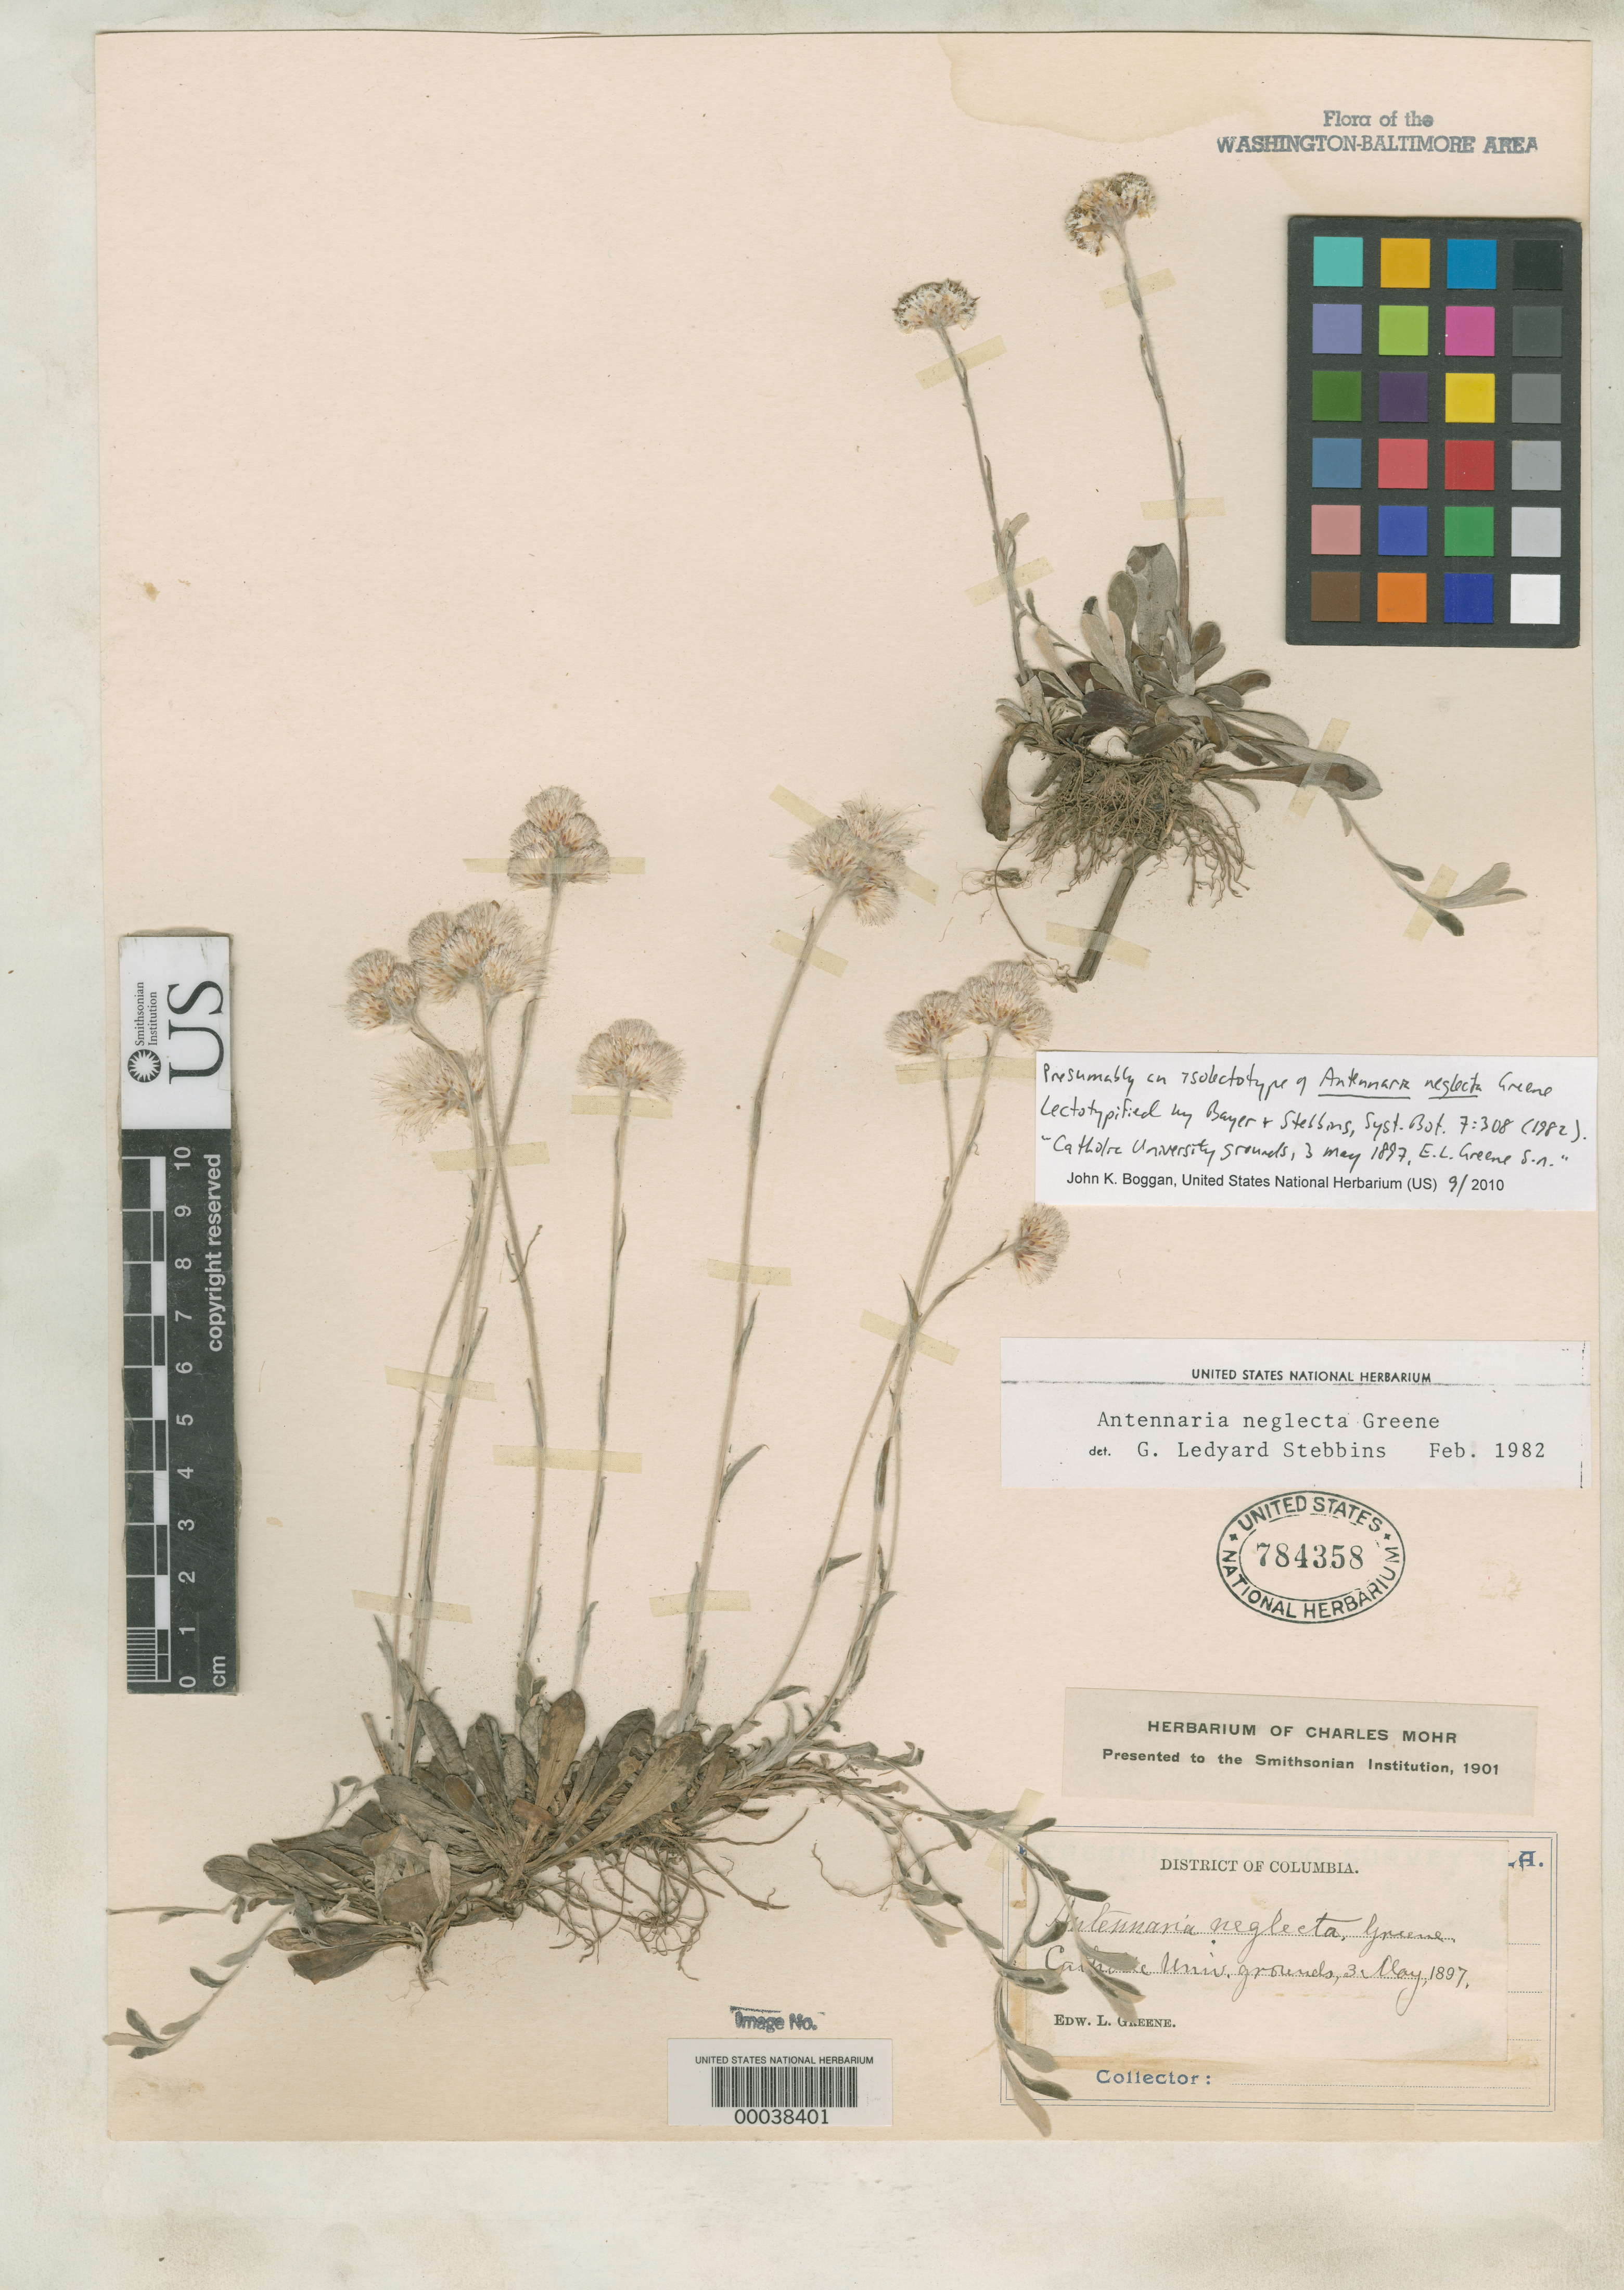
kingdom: Plantae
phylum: Tracheophyta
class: Magnoliopsida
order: Asterales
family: Asteraceae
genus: Antennaria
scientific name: Antennaria neglecta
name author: Greene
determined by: Stebbins, G. L.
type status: Isolectotype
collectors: E. L. Greene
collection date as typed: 03 May 1897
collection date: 1897-05-03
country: United States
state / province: District of Columbia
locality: Catholic University grounds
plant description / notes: Specimen filed in the type herbarium as of Sept. 2010.; For an additional (possible) syntype of Antennaria neglecta Greene see Pollard 135, USNH 310518 (mounted & filed in the type herbarium with type of A. wilsonii, barcode 00129502).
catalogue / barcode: US 784358